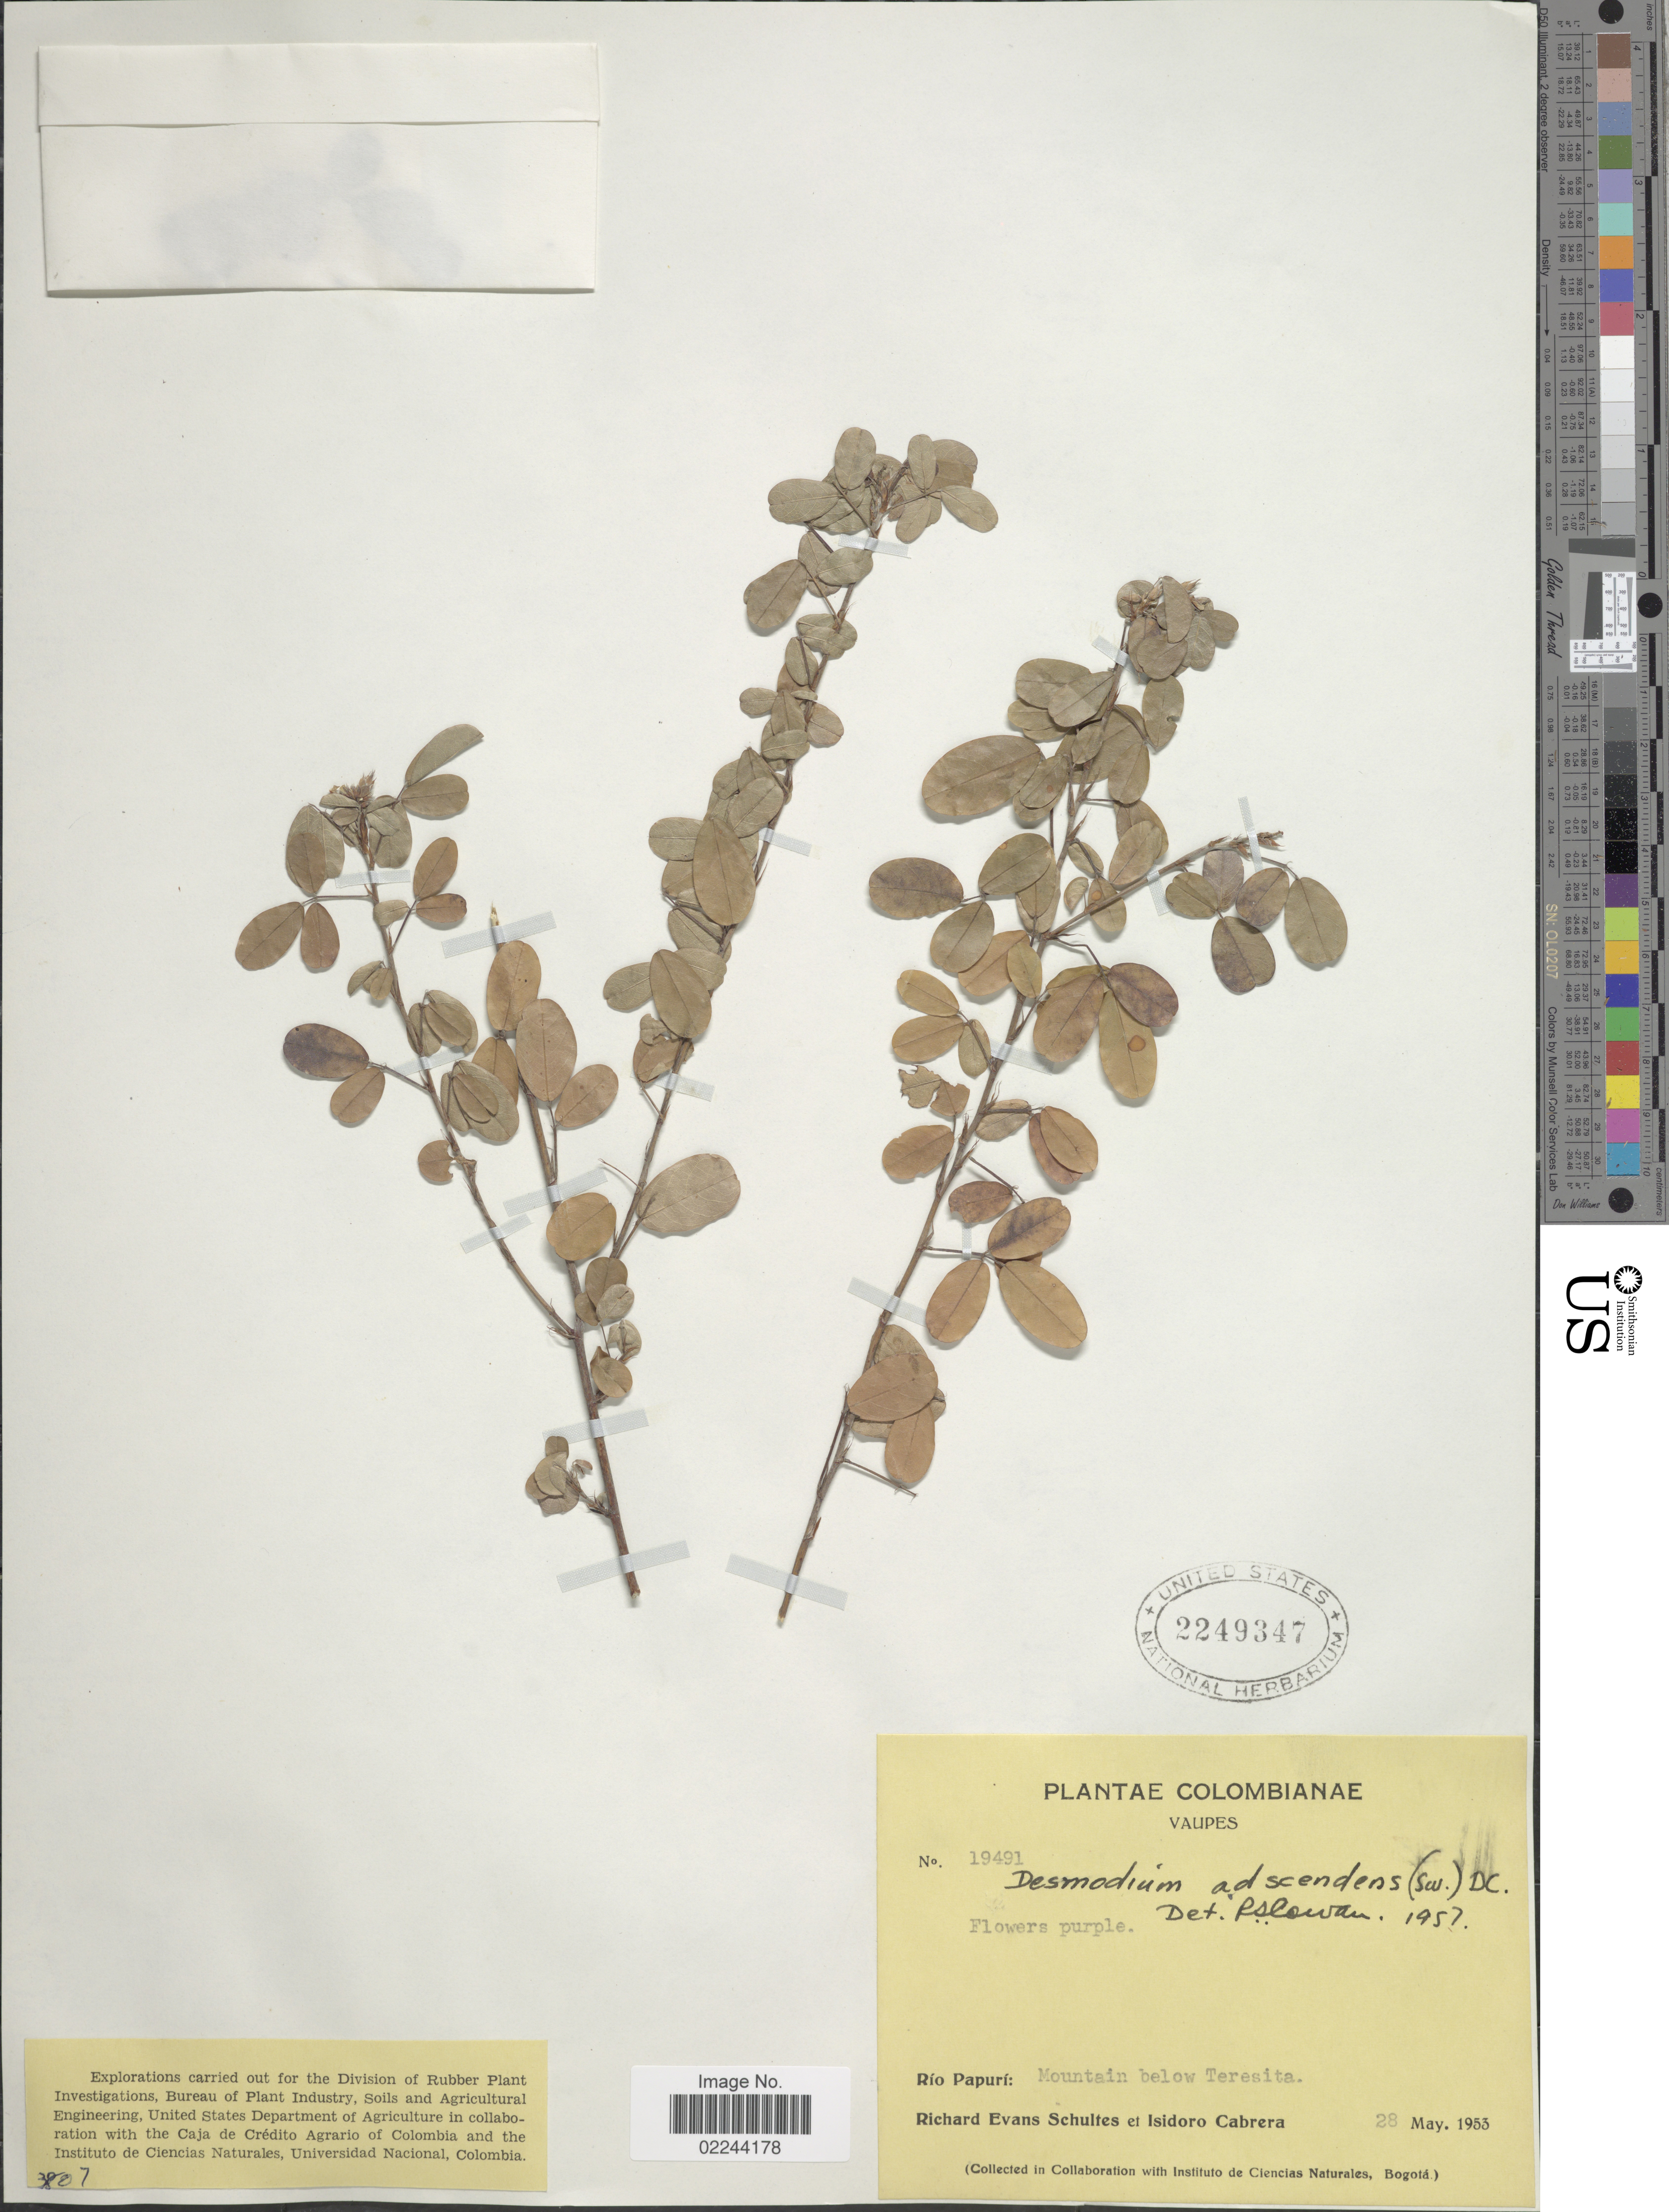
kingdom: Plantae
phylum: Tracheophyta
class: Magnoliopsida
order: Fabales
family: Fabaceae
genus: Grona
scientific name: Grona adscendens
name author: (Sw.) H. Ohashi & K. Ohashi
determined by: Strong, Mark T., (BOT), Smithsonian Institution - National Museum of Natural History (UNITED STATES)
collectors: R. E. Schultes & I. Cabrera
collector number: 19491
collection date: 1953-05-28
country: Colombia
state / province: Vaupés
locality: Río Papurí: Mountain below Teresita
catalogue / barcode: US 2249347